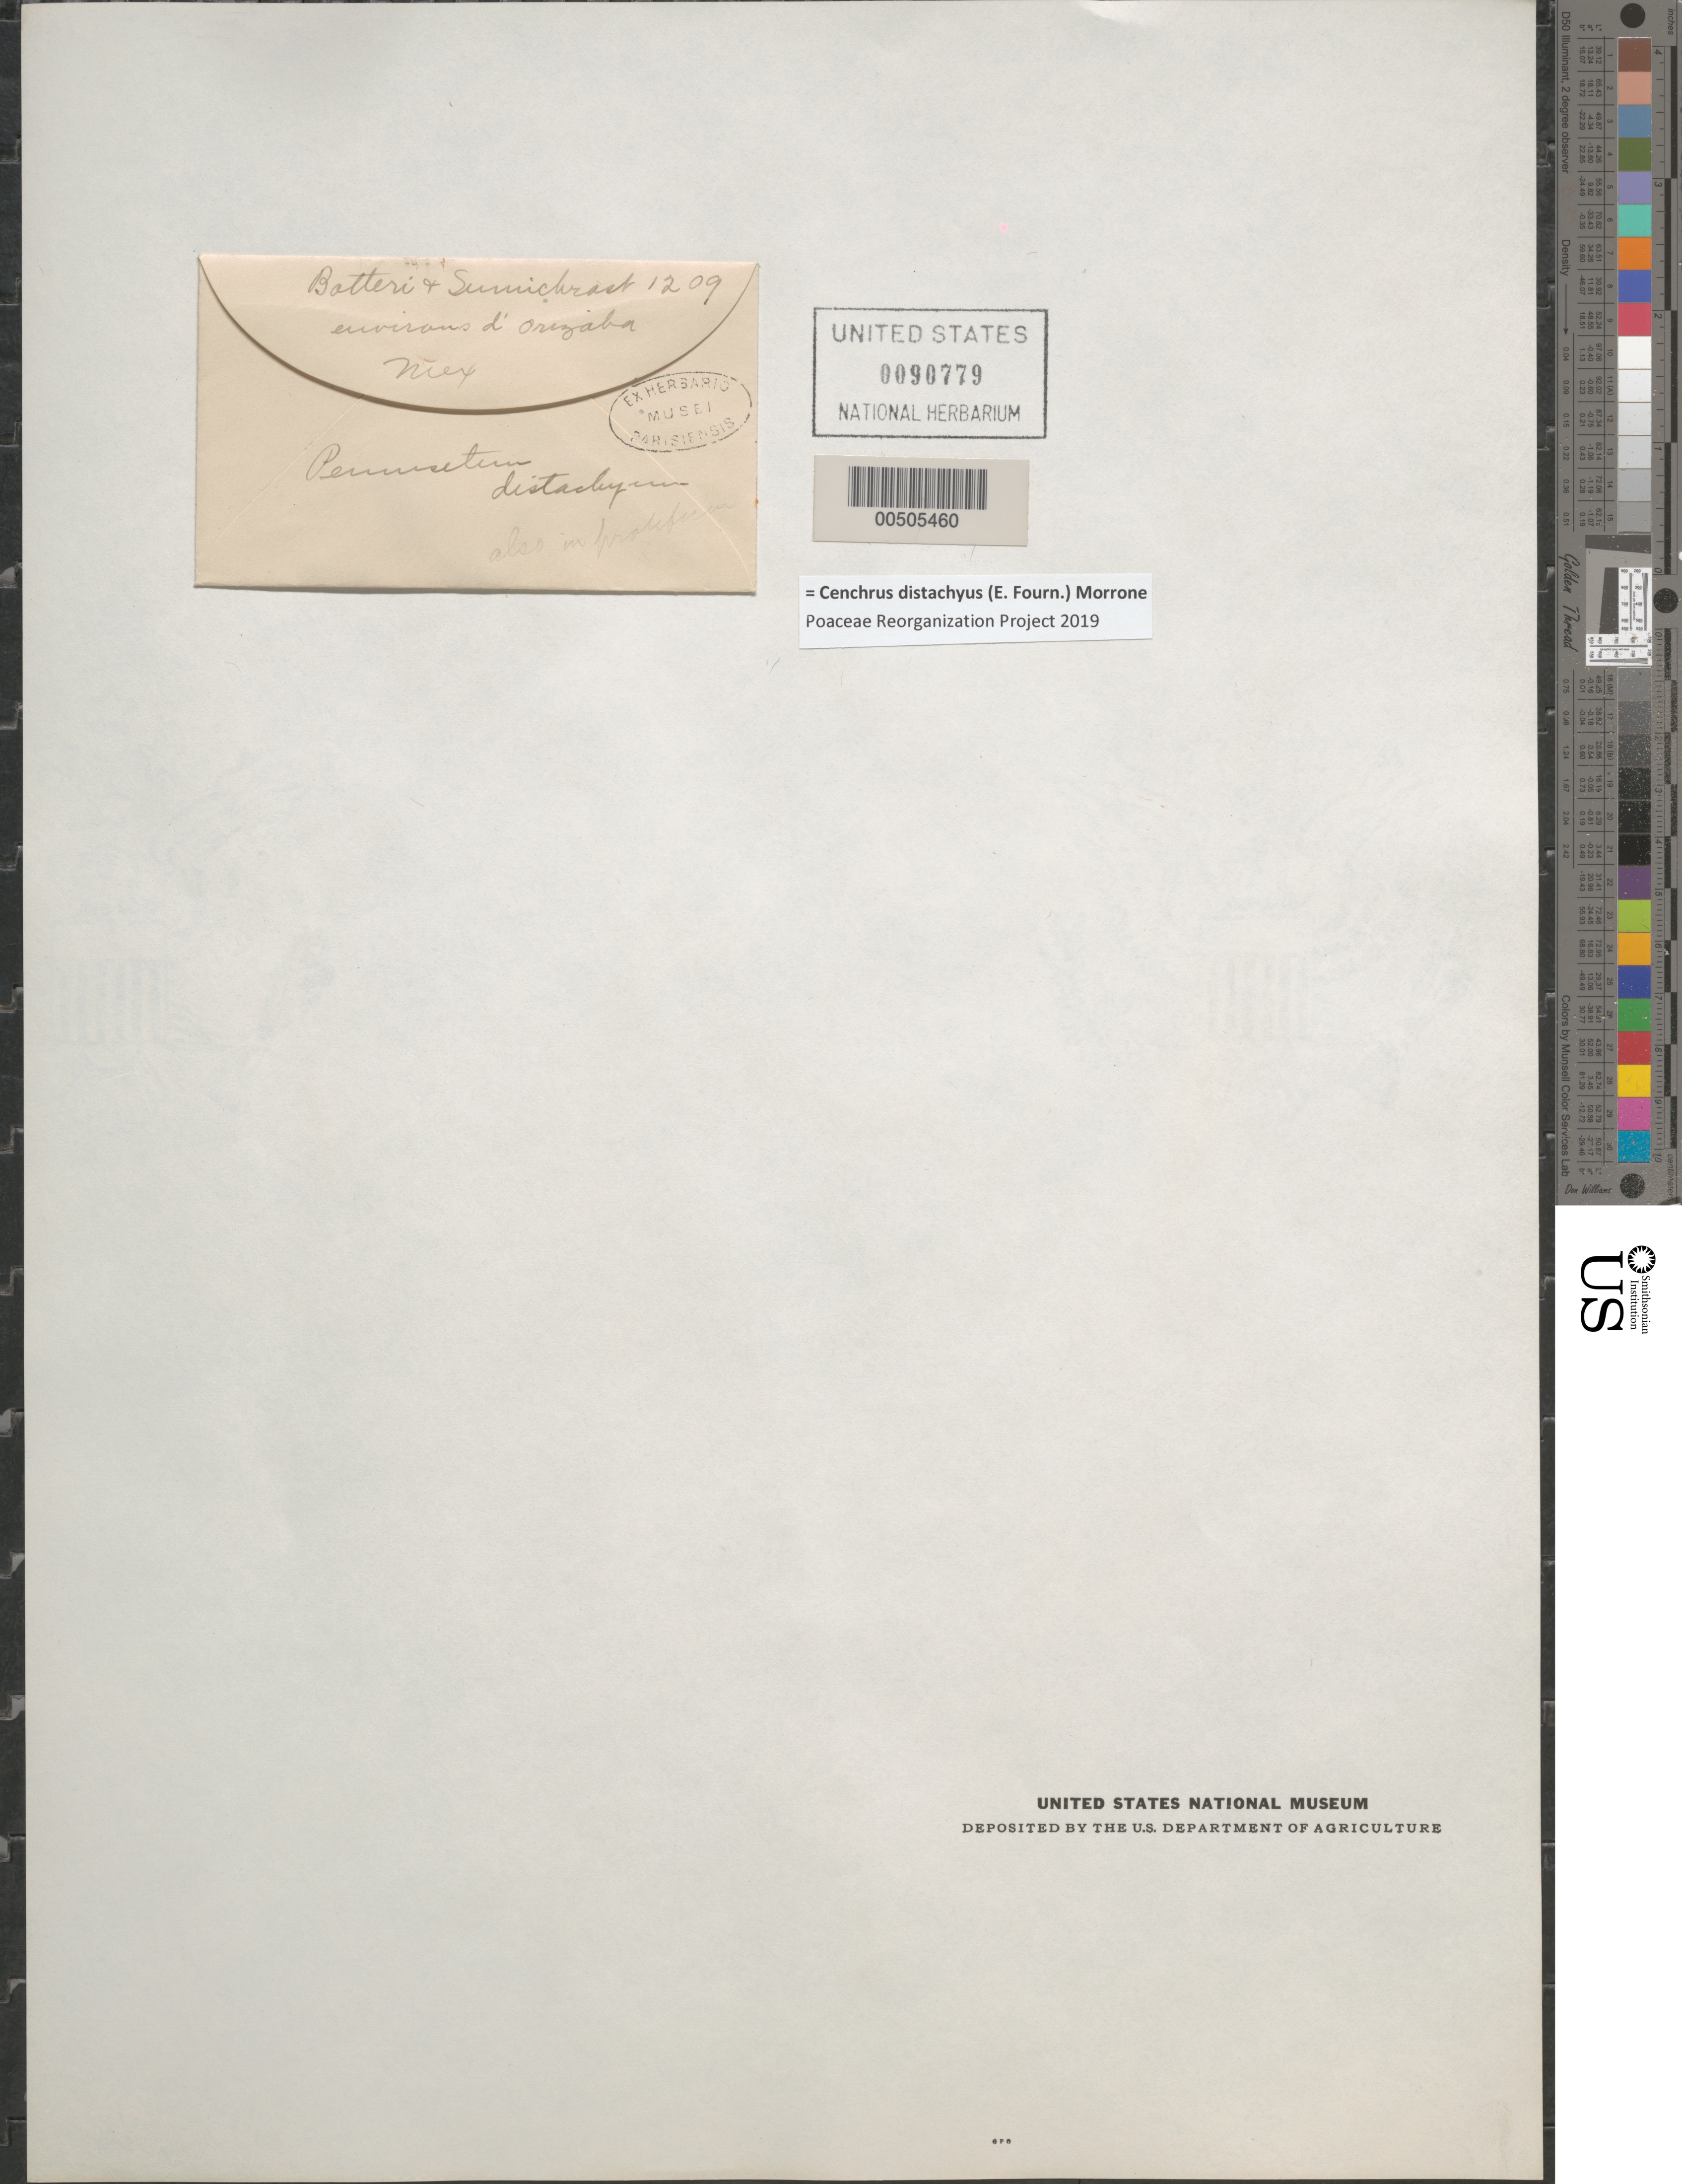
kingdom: Plantae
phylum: Tracheophyta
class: Liliopsida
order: Poales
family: Poaceae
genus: Cenchrus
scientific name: Cenchrus distachyus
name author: (E. Fourn.) Morrone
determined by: Poaceae Reorganization Project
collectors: -. Botteri & Sumichrast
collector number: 1209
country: Mexico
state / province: Veracruz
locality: Around Orizaba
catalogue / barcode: US 90779